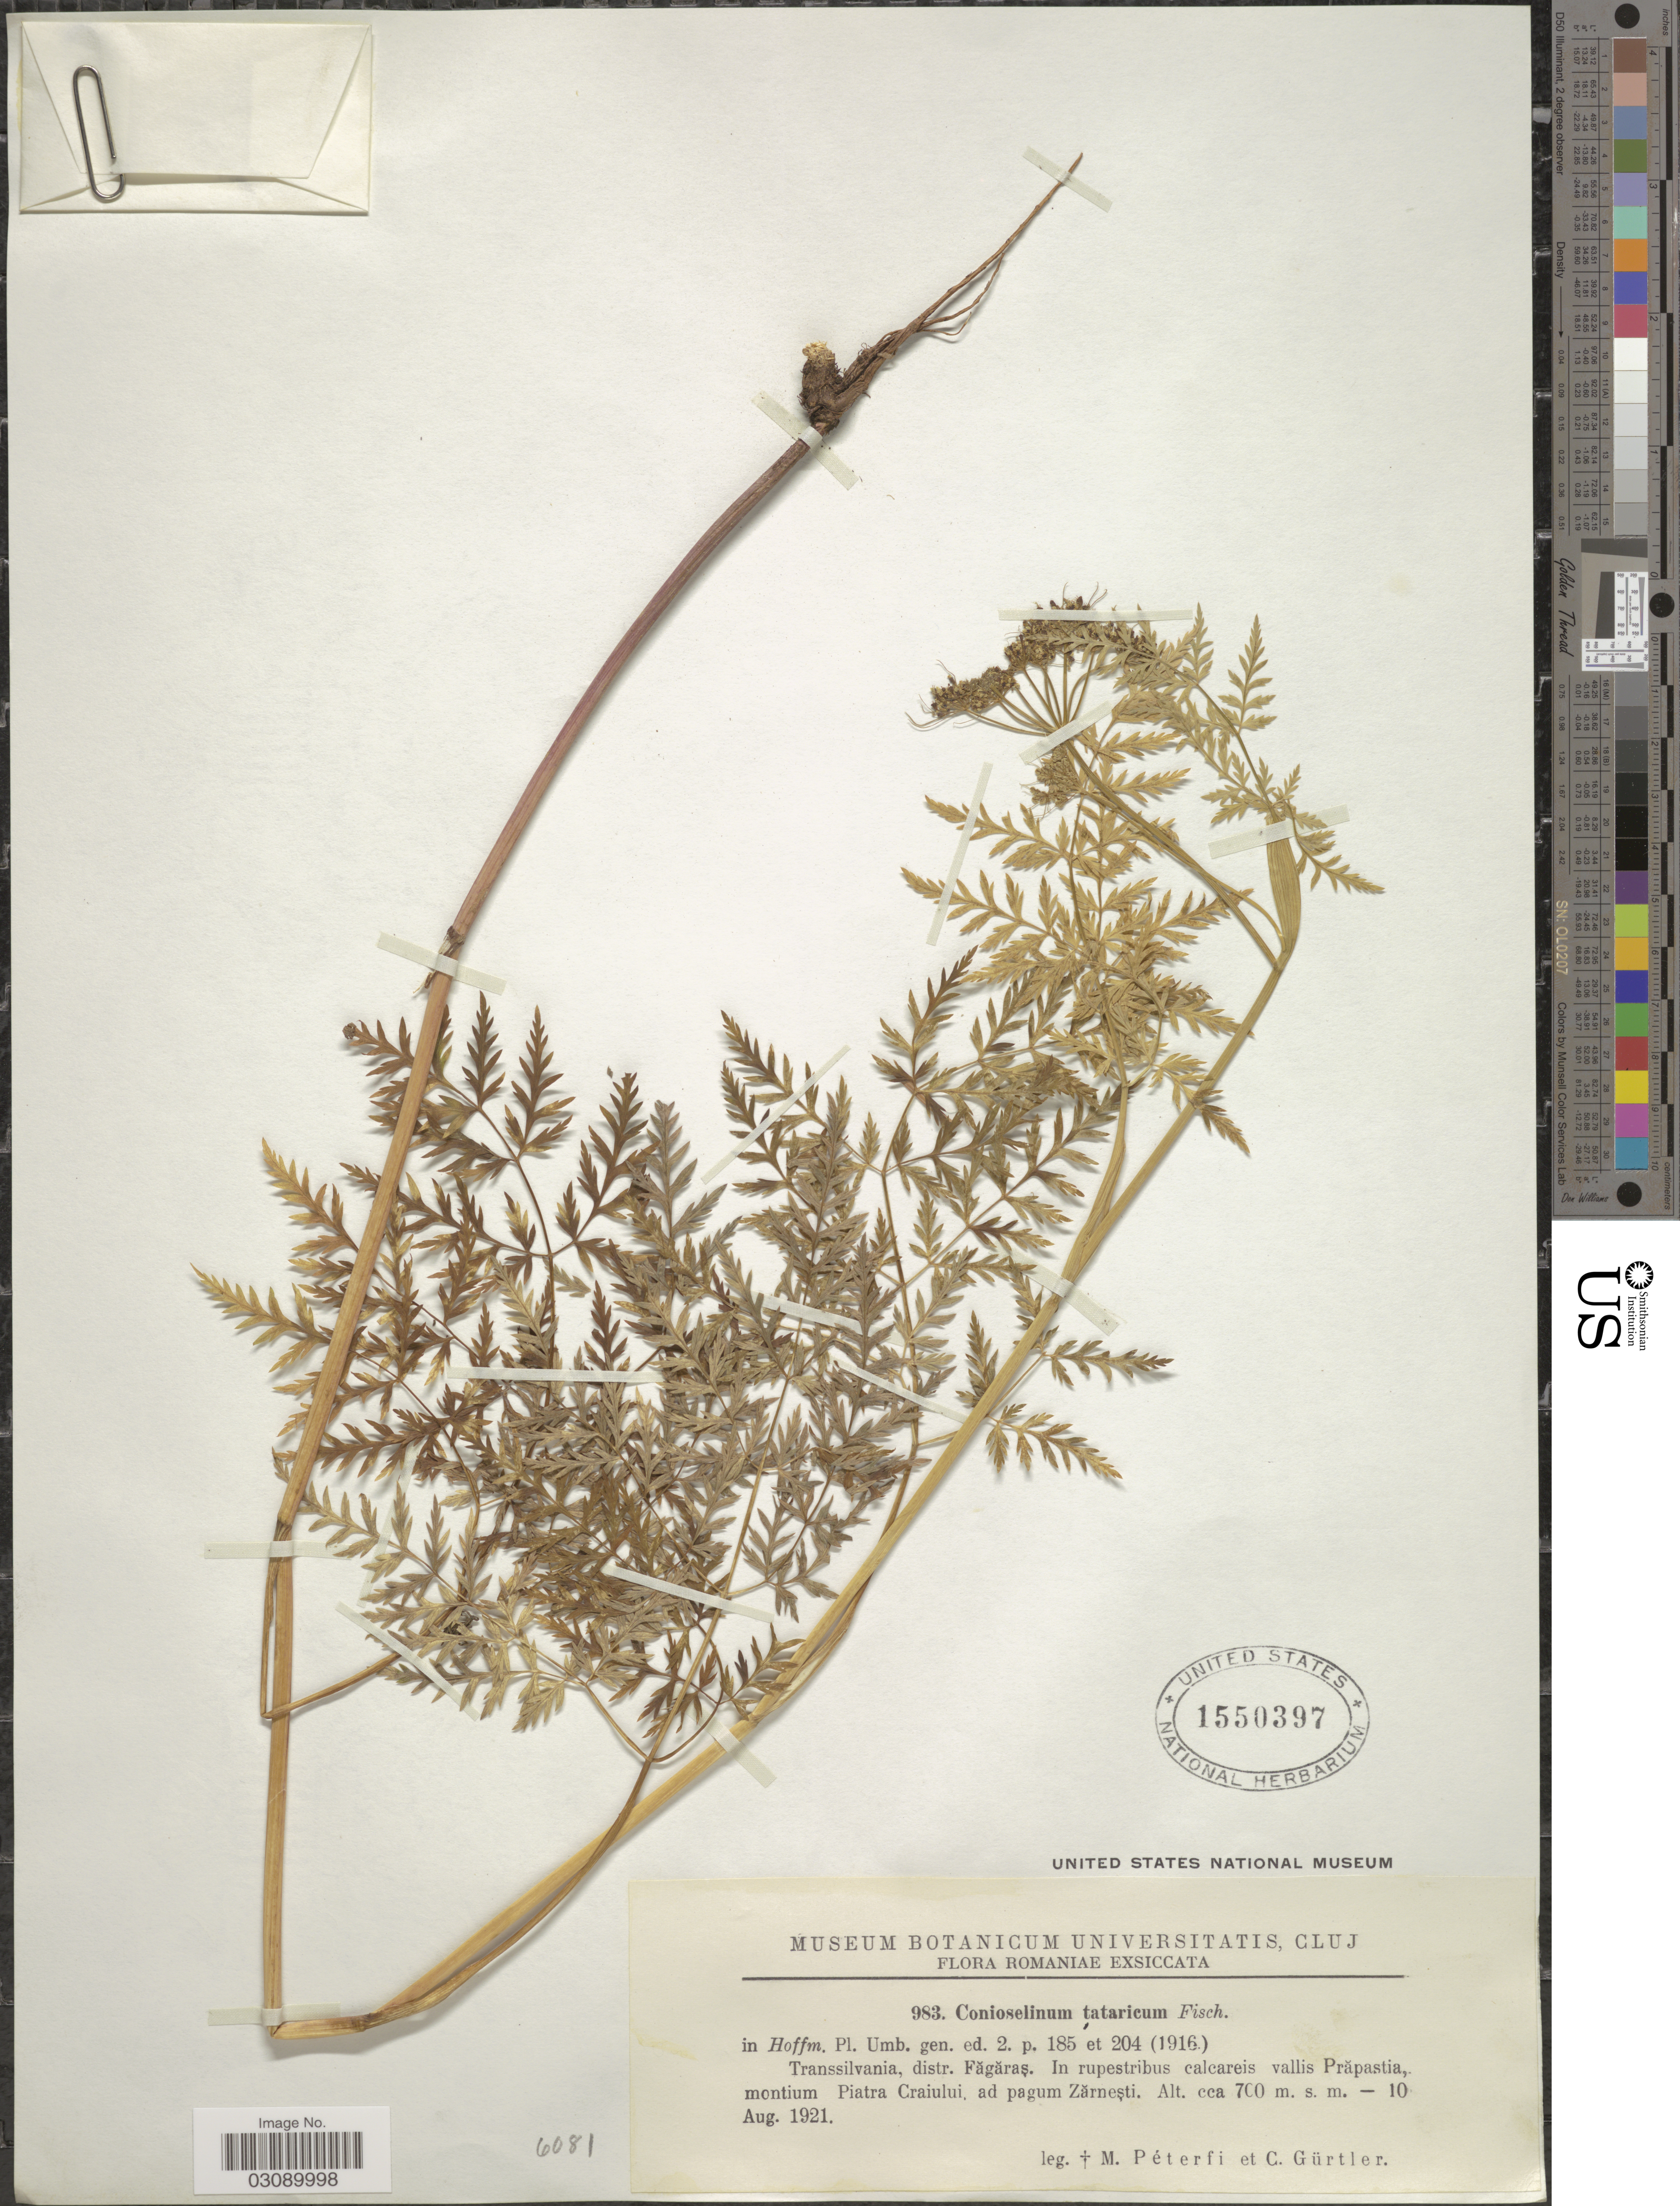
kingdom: Plantae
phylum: Tracheophyta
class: Magnoliopsida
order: Apiales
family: Apiaceae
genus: Conioselinum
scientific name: Conioselinum tataricum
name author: Hoffm.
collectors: M. Péterfi & C. Gürtler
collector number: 983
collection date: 1921-08-10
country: Romania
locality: Transsilvania, distr. Fagaras. In rupestribus calcareis vallis Prapastia, montium Piatra Craiului, ad pagum Zarnesti.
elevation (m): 700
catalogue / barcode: US 1550397